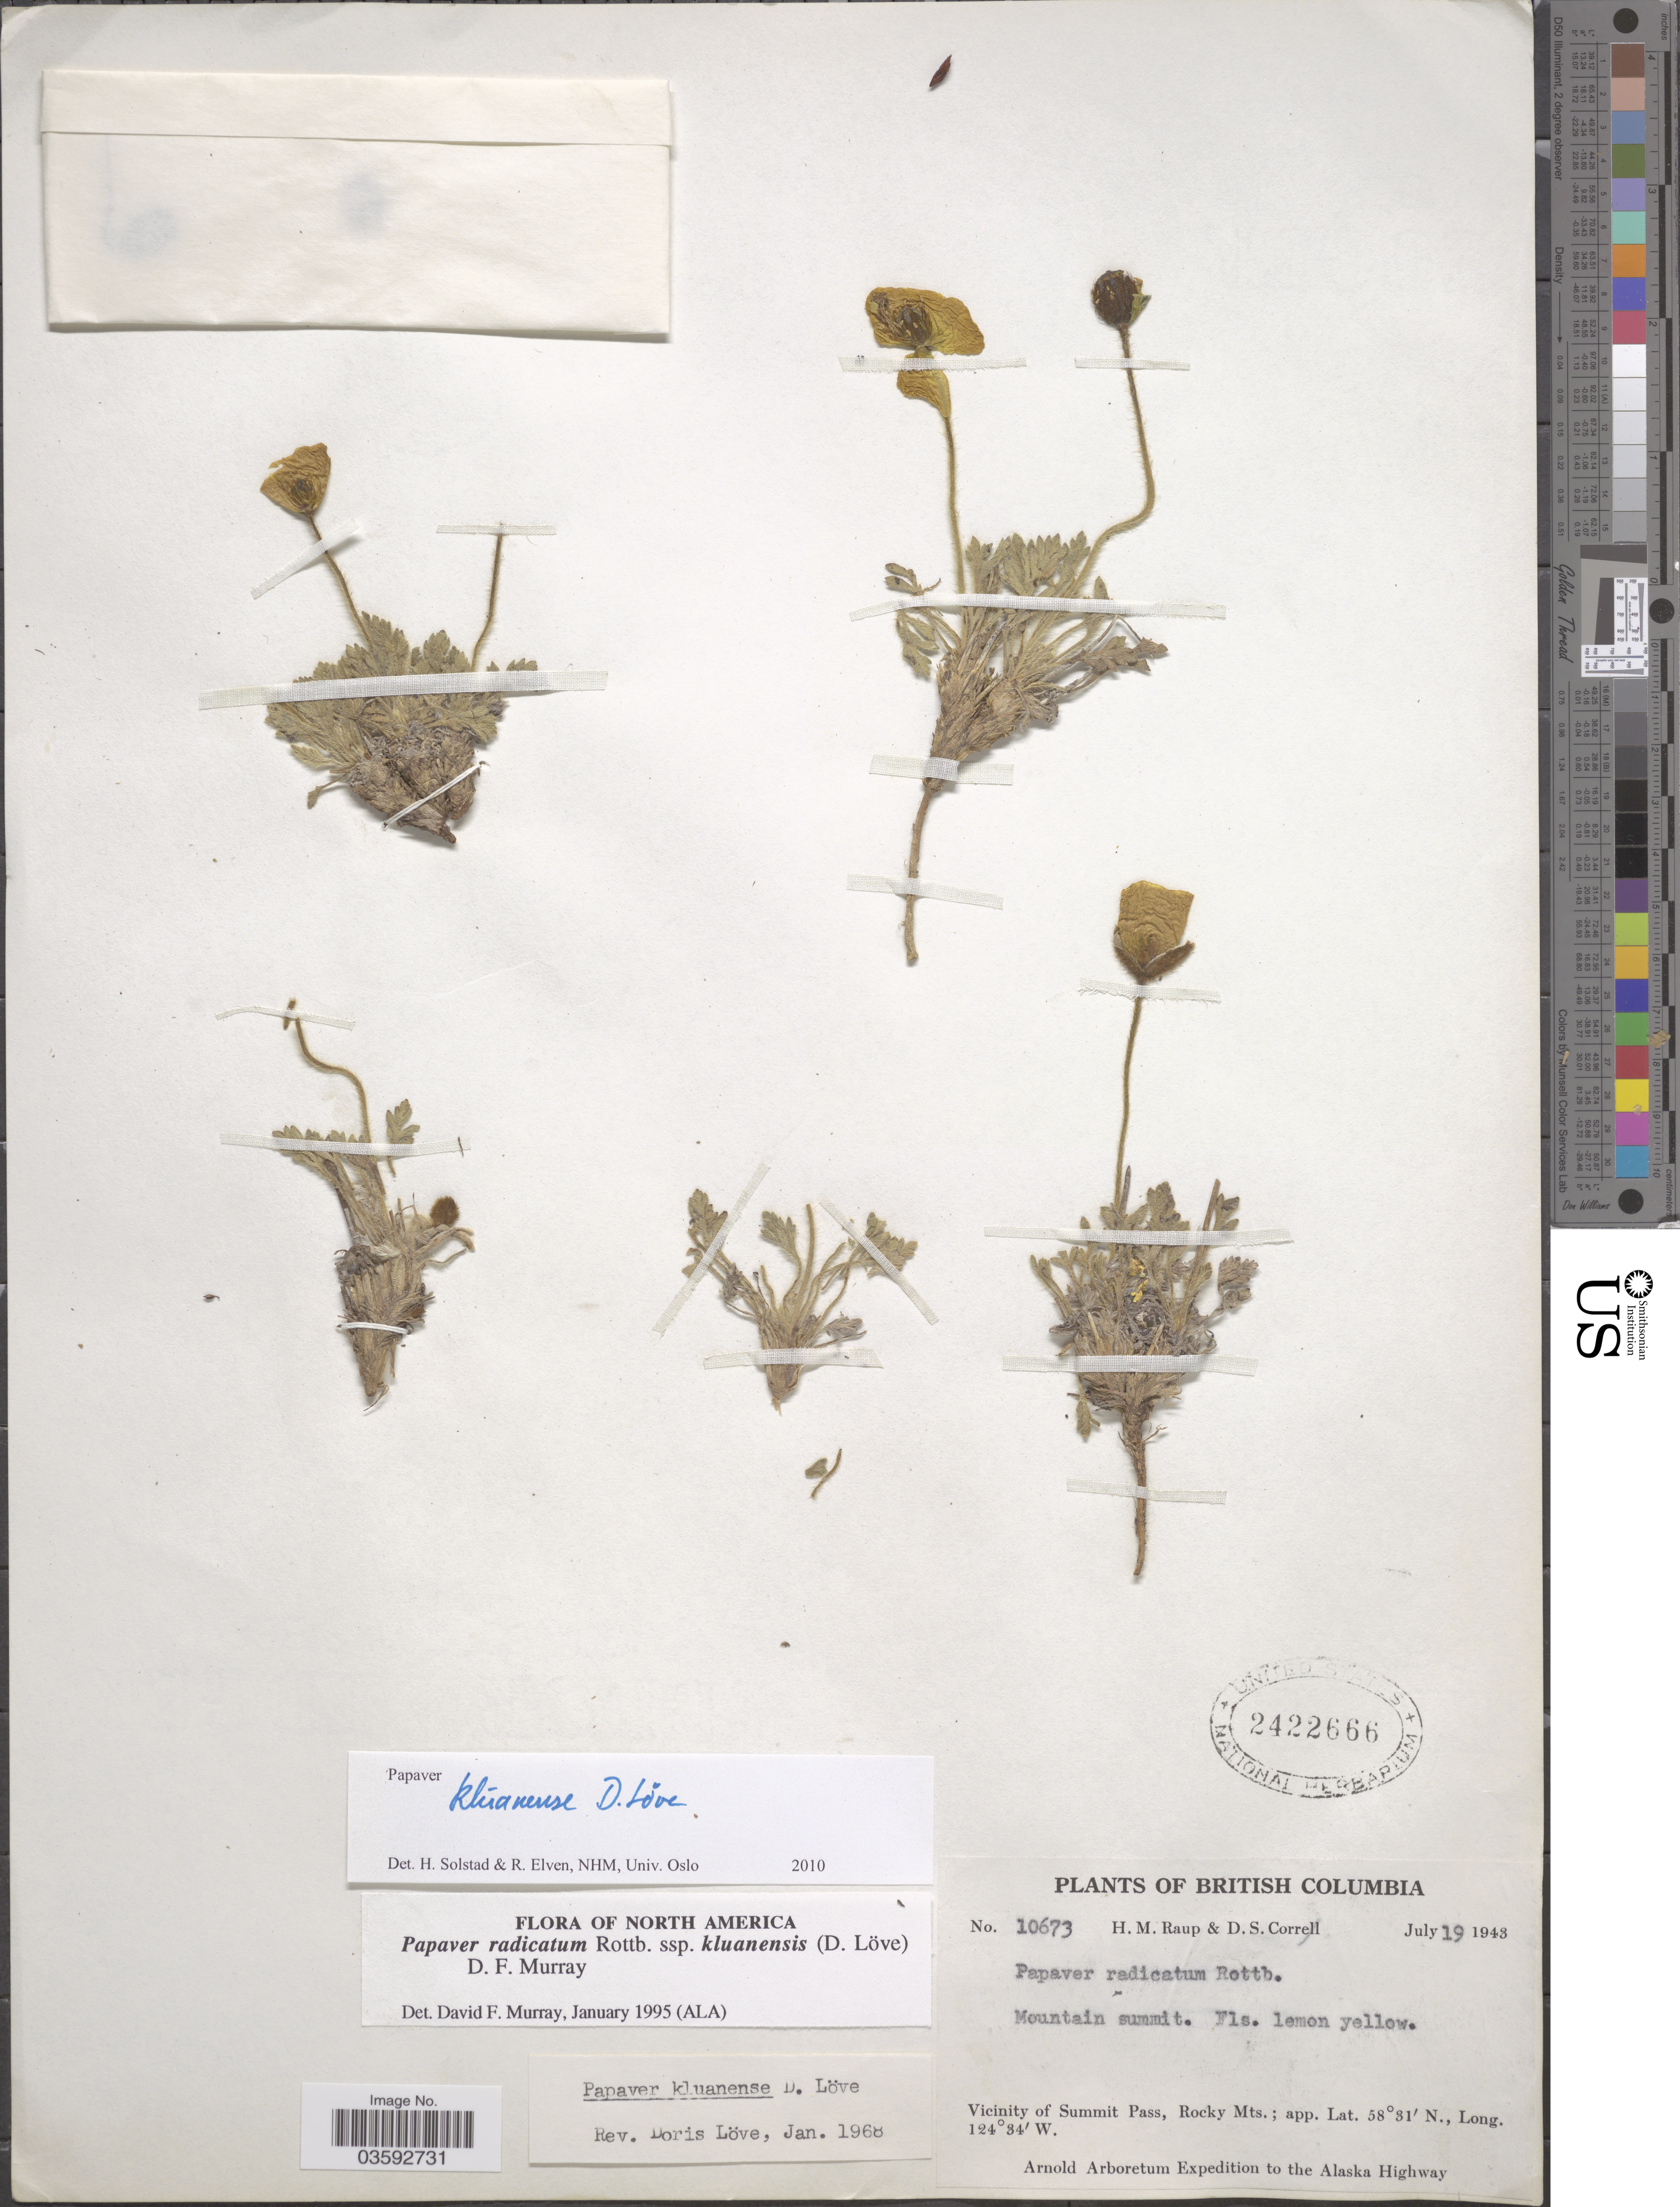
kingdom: Plantae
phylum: Tracheophyta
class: Magnoliopsida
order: Ranunculales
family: Papaveraceae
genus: Papaver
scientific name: Papaver kluanense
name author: D. Löve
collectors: H. Raup & D. S. Correll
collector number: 10673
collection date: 1943-07-19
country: Canada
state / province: British Columbia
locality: Mountain summit. Vicinity of Summit Pass, Rocky Mts. Alaska Highway.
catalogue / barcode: US 2422666